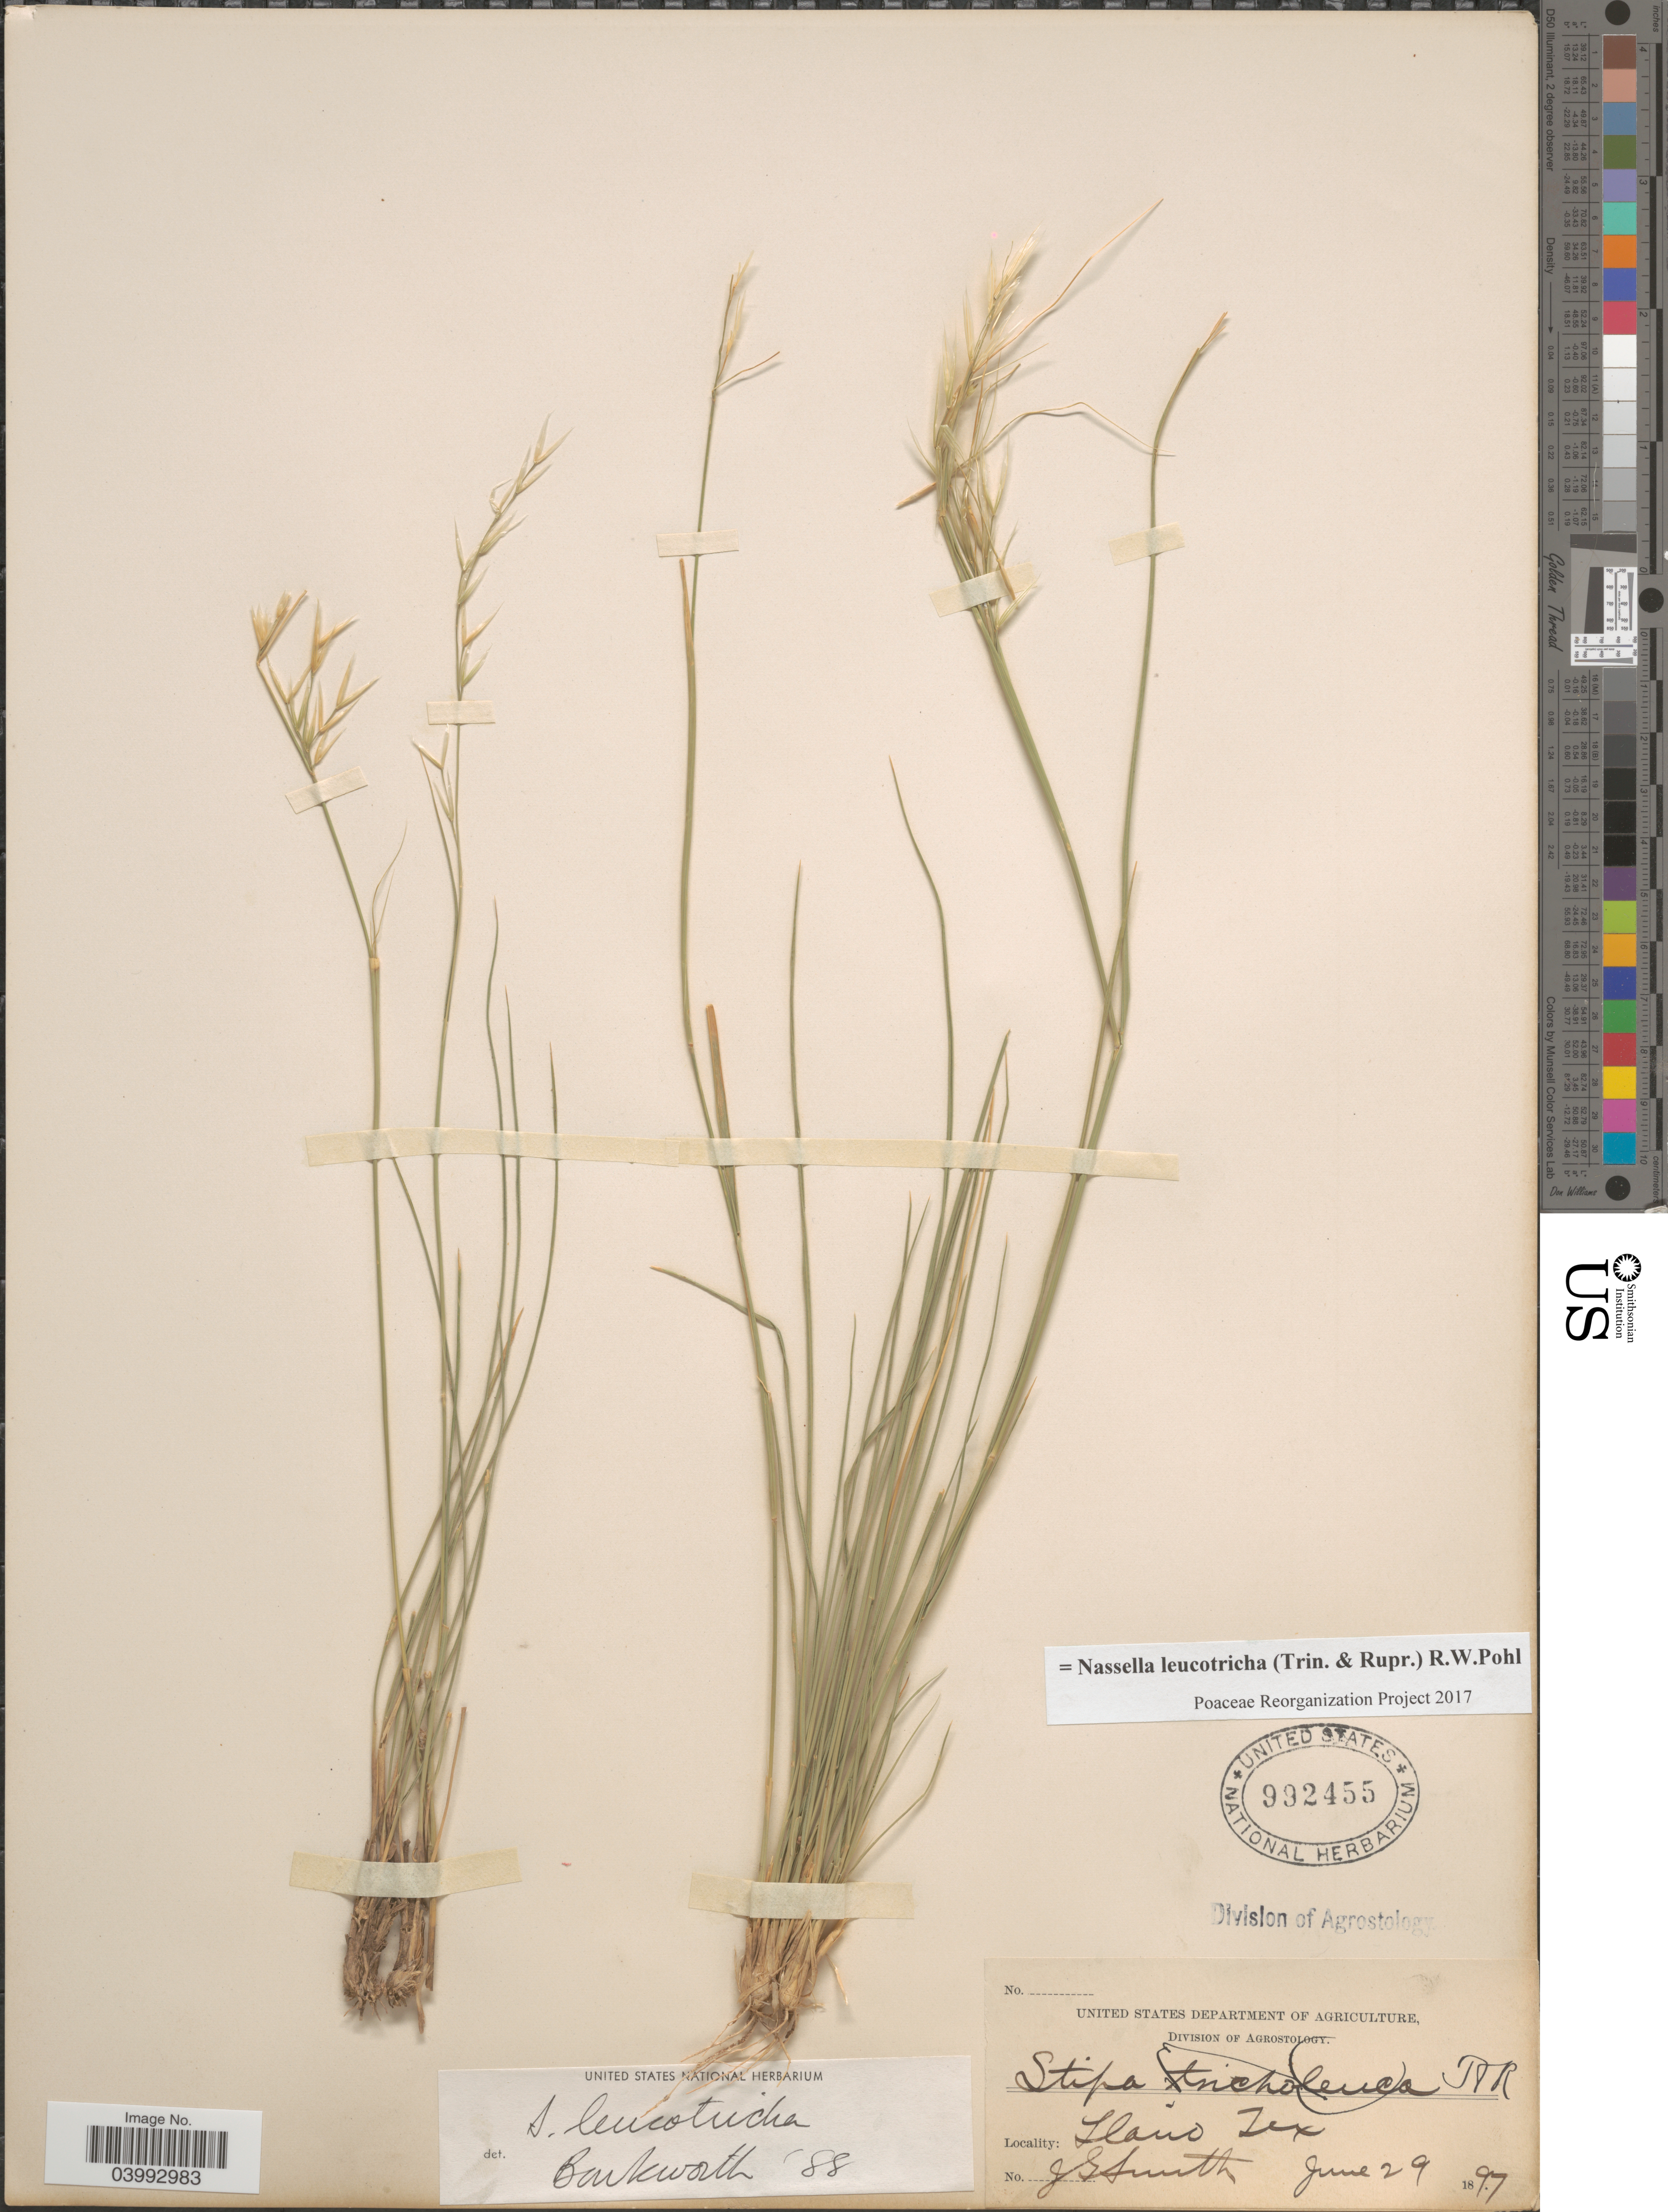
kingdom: Plantae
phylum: Tracheophyta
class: Liliopsida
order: Poales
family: Poaceae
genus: Nassella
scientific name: Nassella leucotricha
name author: (Trin. & Rupr.) R.W. Pohl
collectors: J. G. Smith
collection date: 1897-06-29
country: United States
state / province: Texas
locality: Llano.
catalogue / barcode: US 992455